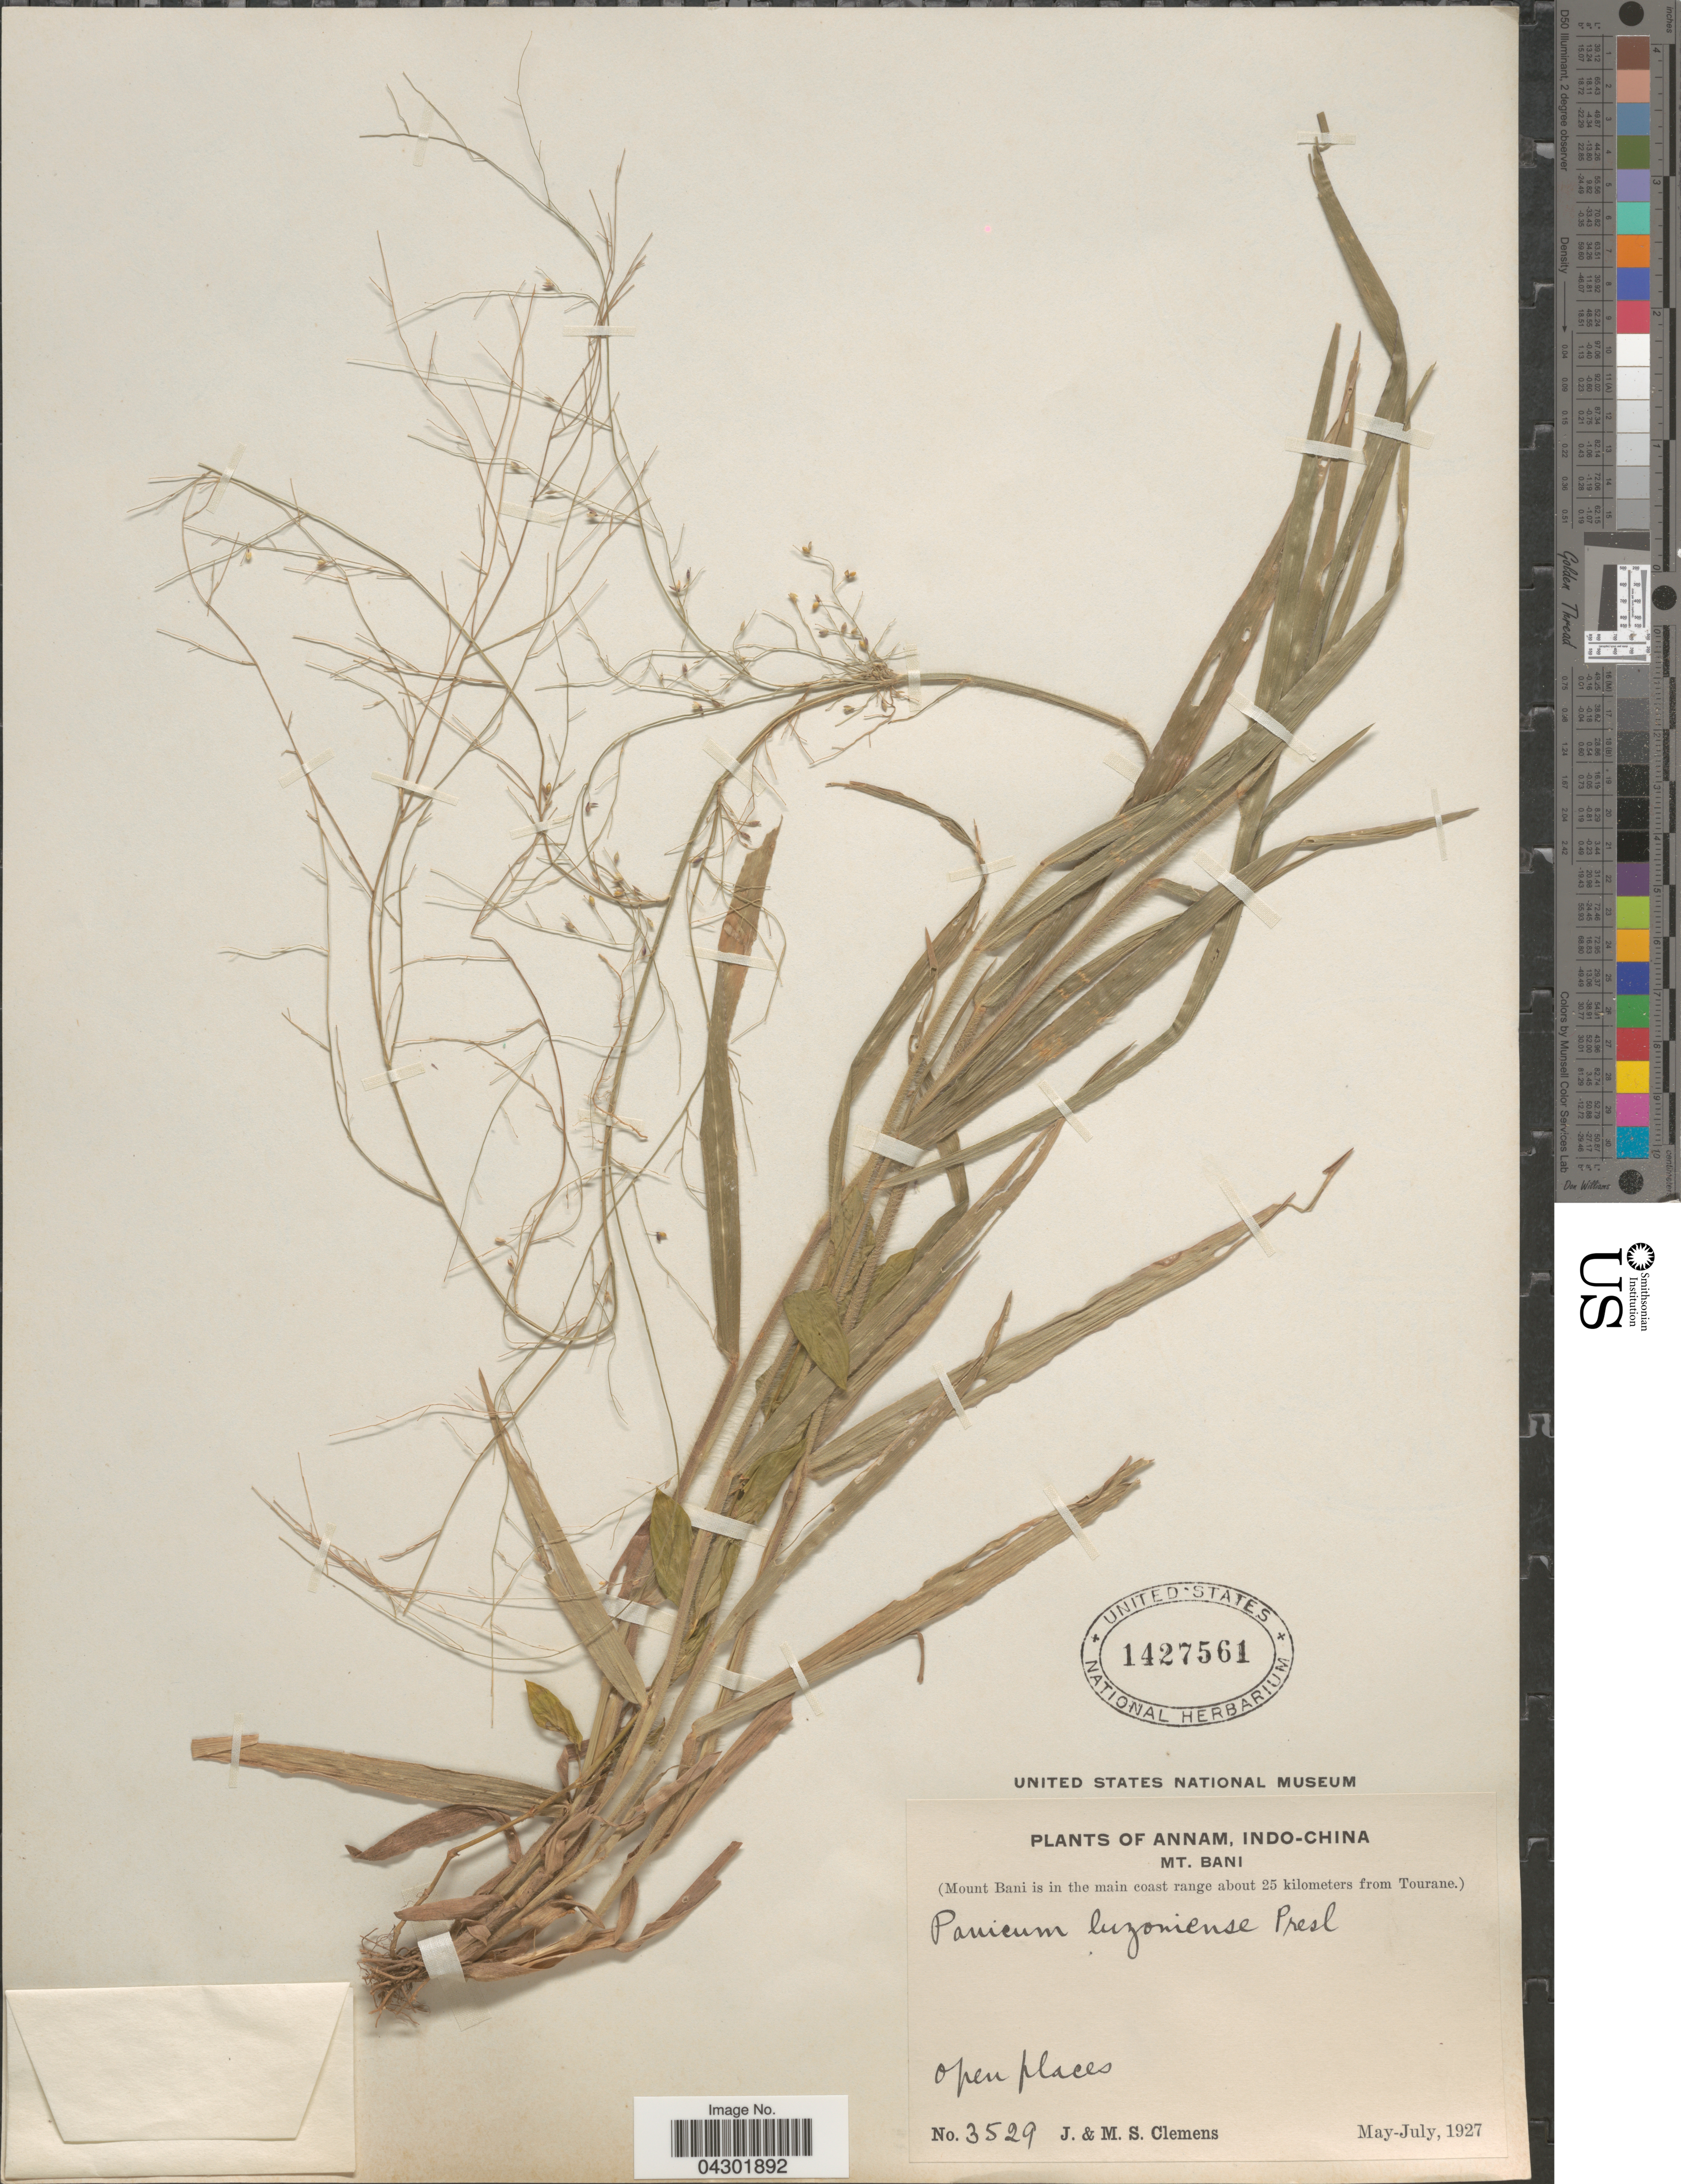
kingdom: Plantae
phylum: Tracheophyta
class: Liliopsida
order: Poales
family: Poaceae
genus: Panicum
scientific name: Panicum luzonense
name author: J. Presl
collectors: J. Clemens & M. S. Clemens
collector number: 3529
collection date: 1927-05/1927-07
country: Vietnam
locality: Annam, Indo-China. Mt. Bani. (Mount Bani is the main coast range about 25 kilometers from Tourane.) Open places.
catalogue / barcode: US 1427561